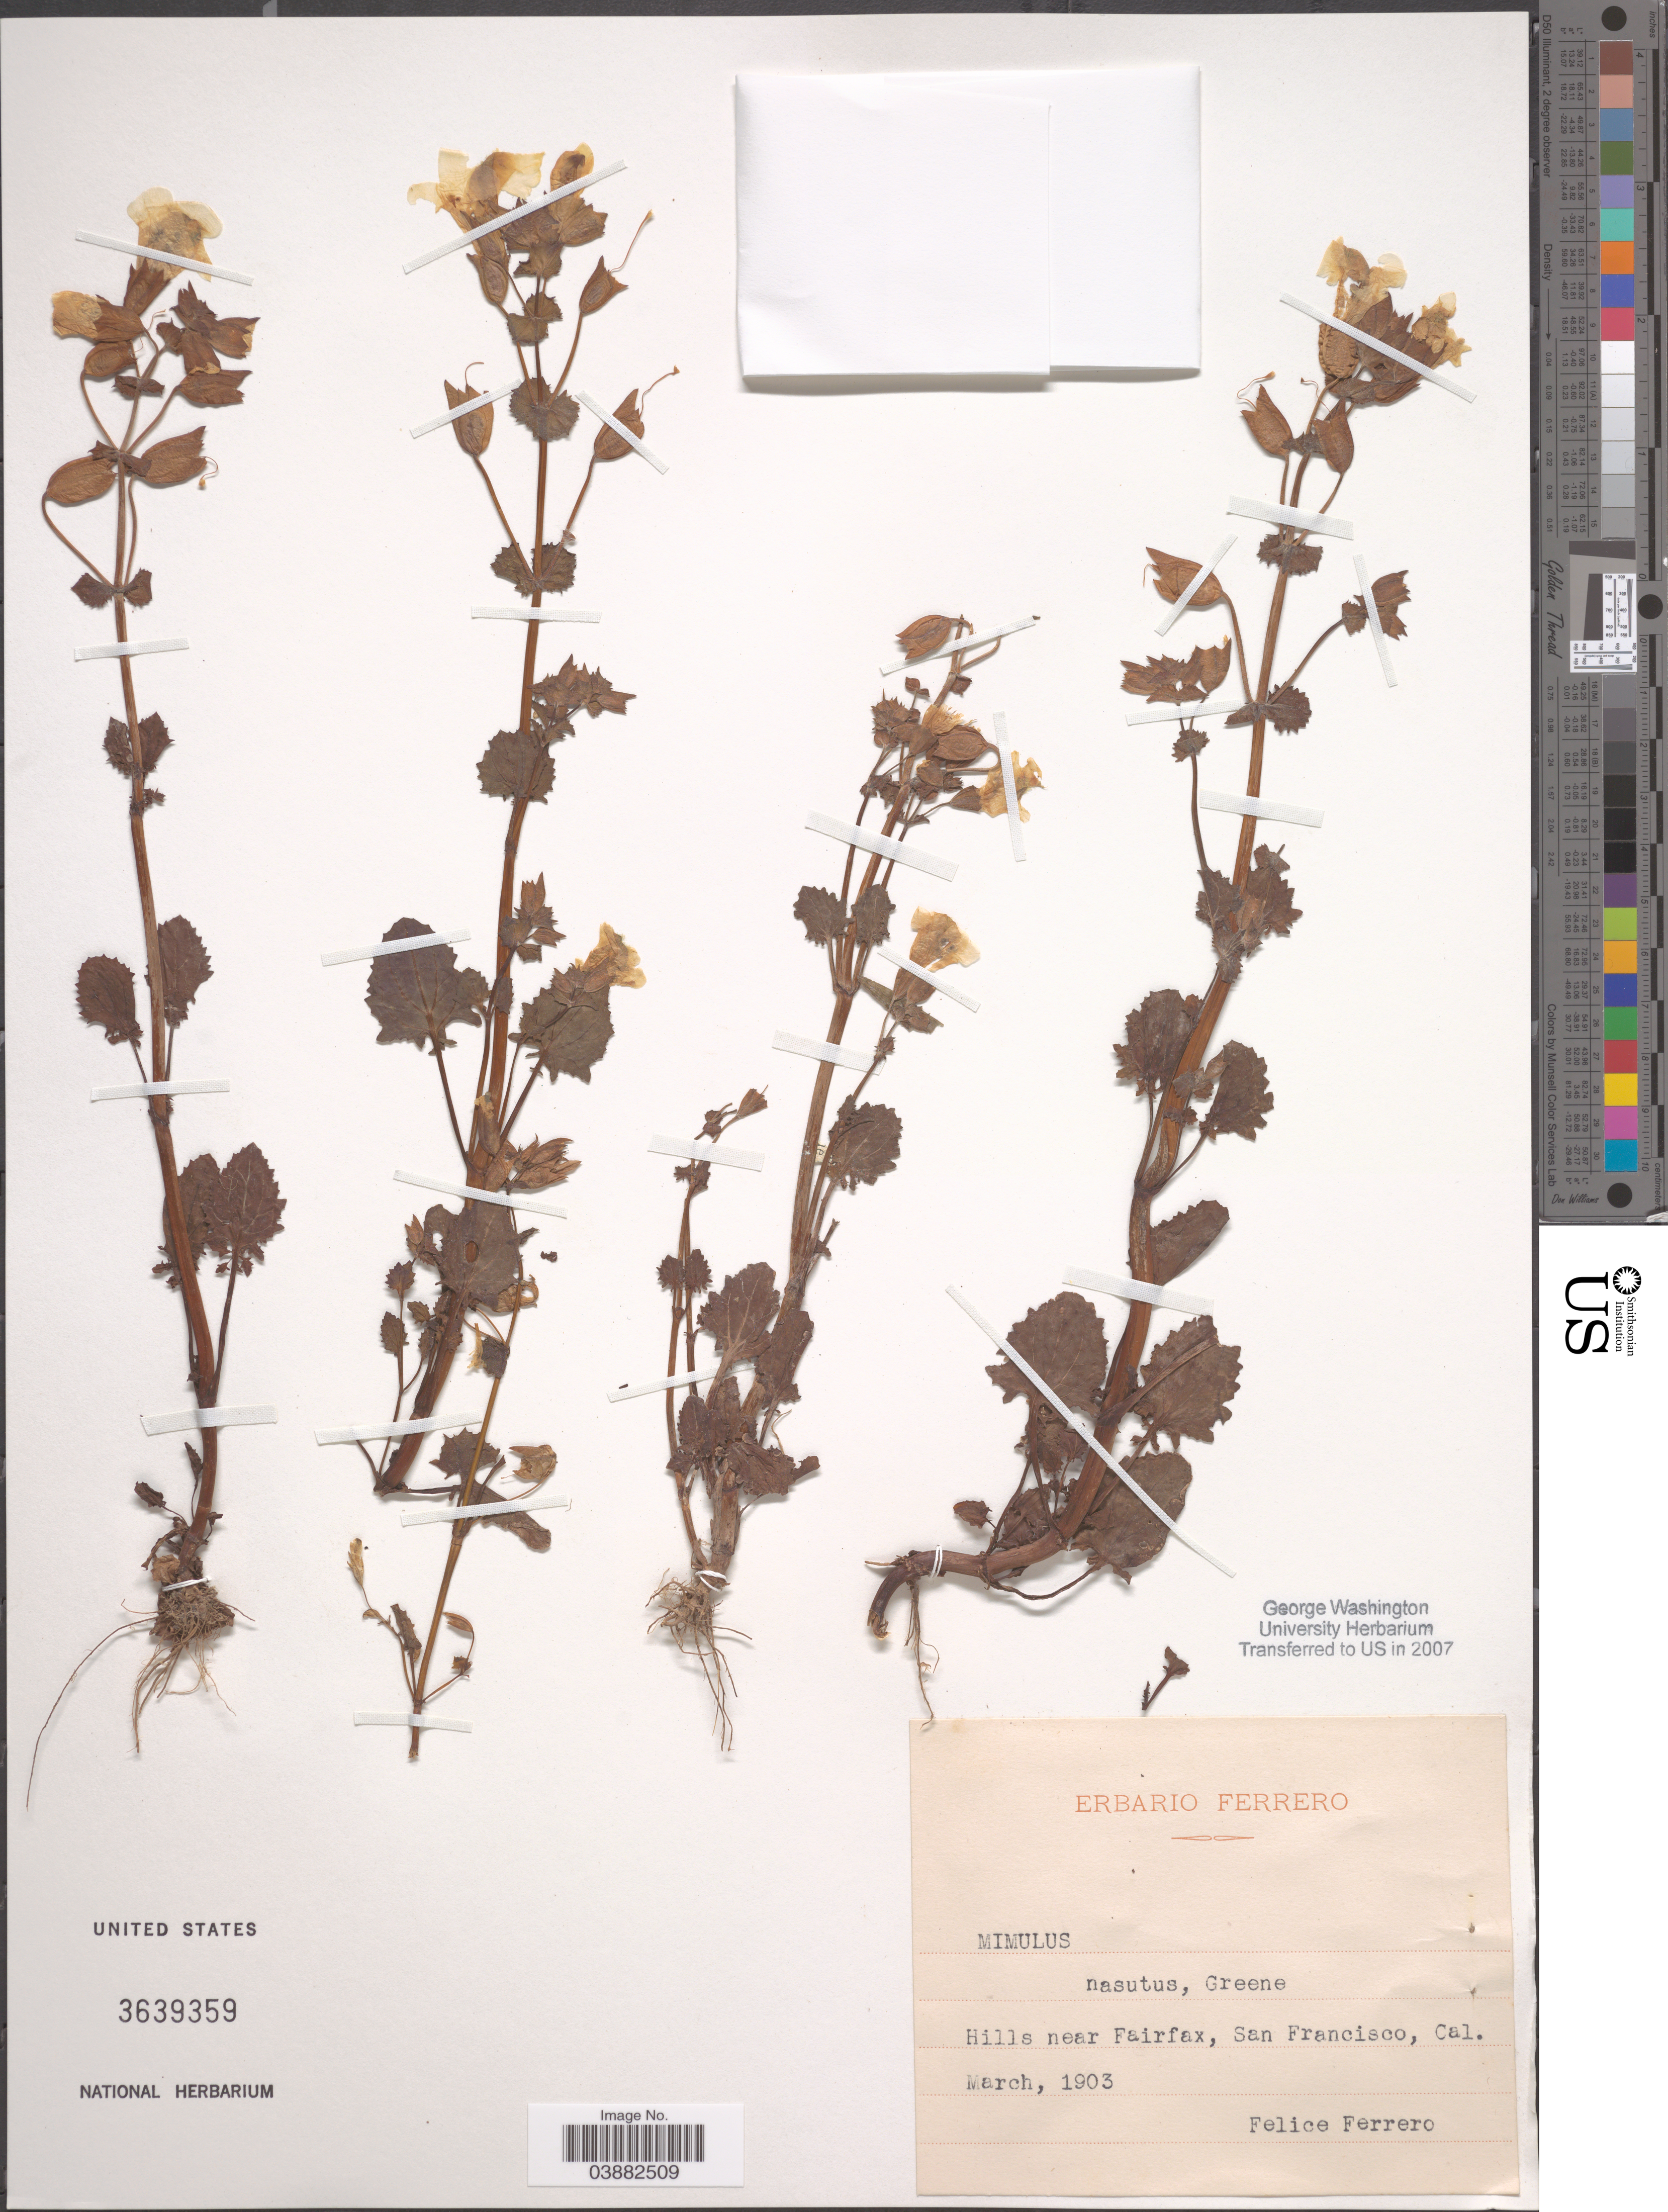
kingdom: Plantae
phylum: Tracheophyta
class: Magnoliopsida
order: Lamiales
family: Phrymaceae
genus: Mimulus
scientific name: Mimulus nasutus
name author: Greene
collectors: F. Ferrero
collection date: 1903-03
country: United States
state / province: California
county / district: San Francisco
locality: Hills near Fairfax, San Francisco.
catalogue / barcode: US 3639359